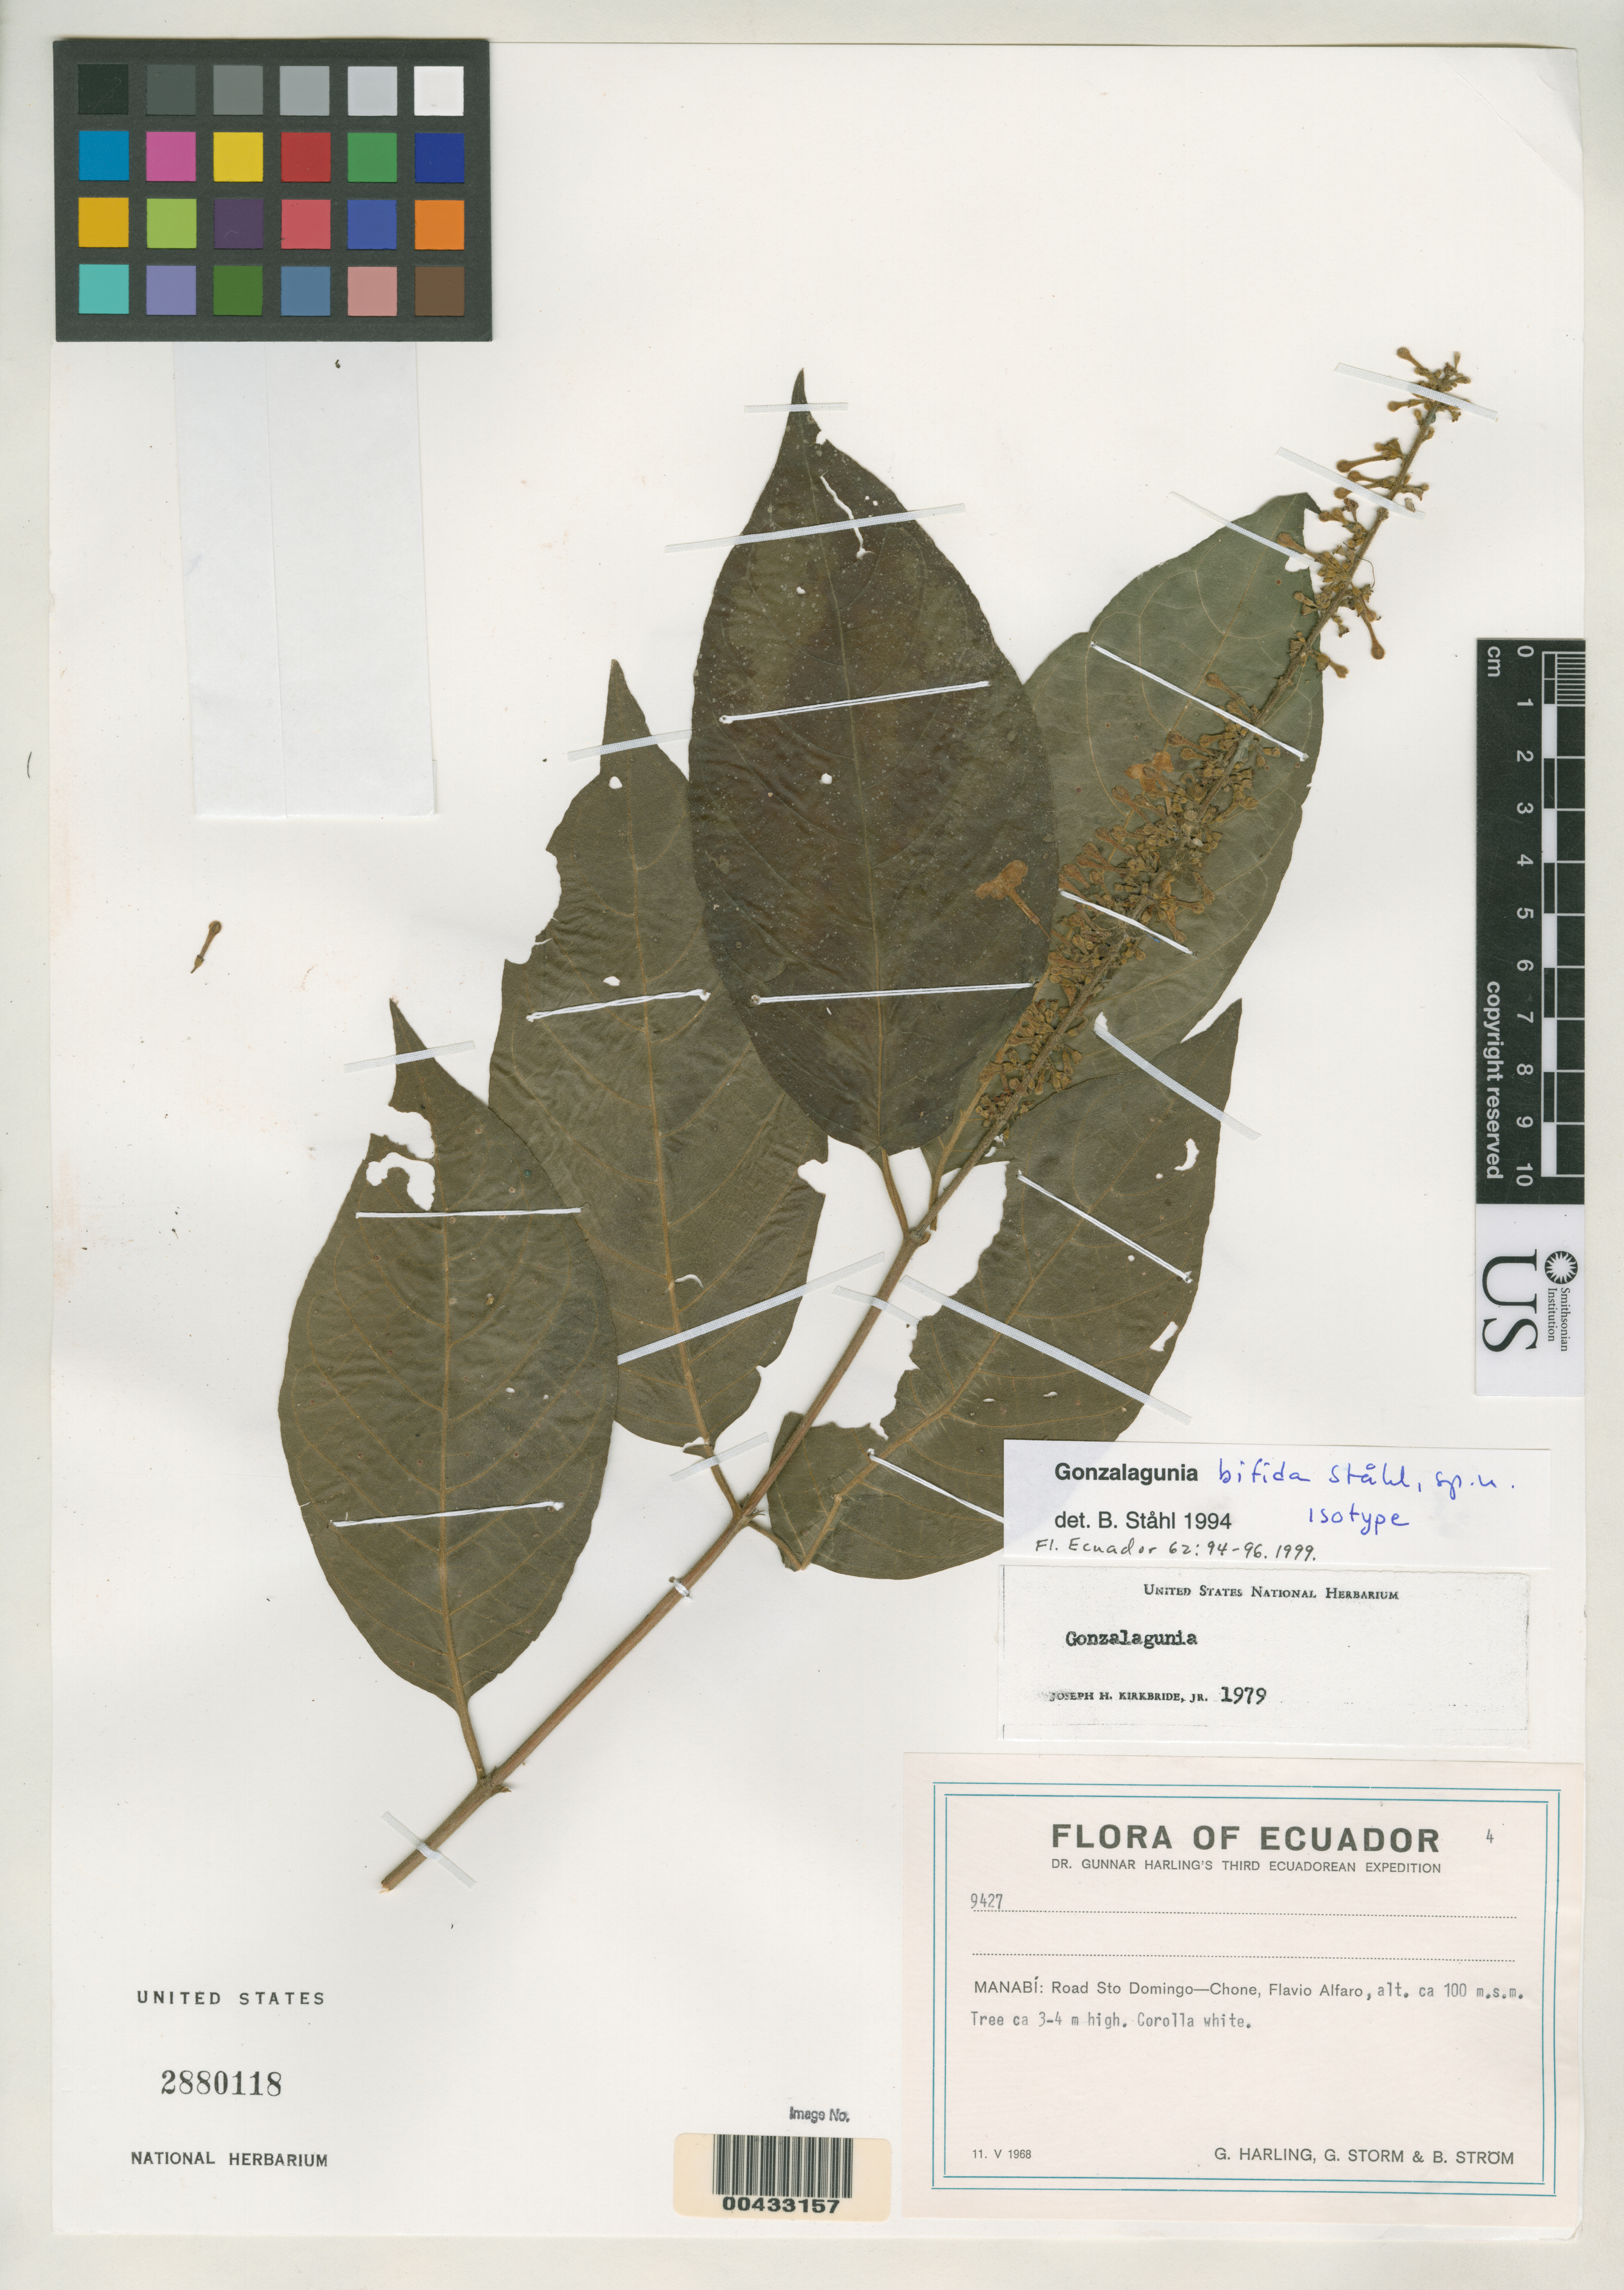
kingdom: Plantae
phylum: Tracheophyta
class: Magnoliopsida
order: Gentianales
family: Rubiaceae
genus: Gonzalagunia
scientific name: Gonzalagunia bifida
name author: B. Ståhl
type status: Isotype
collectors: G. Harling, G. Storm & B. Ström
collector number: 9427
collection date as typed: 11 May 1968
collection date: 1968-05-11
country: Ecuador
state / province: Manabí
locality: Road Sto Domingo-ChOne, Flavio Alfaro.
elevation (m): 100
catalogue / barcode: US 2880118